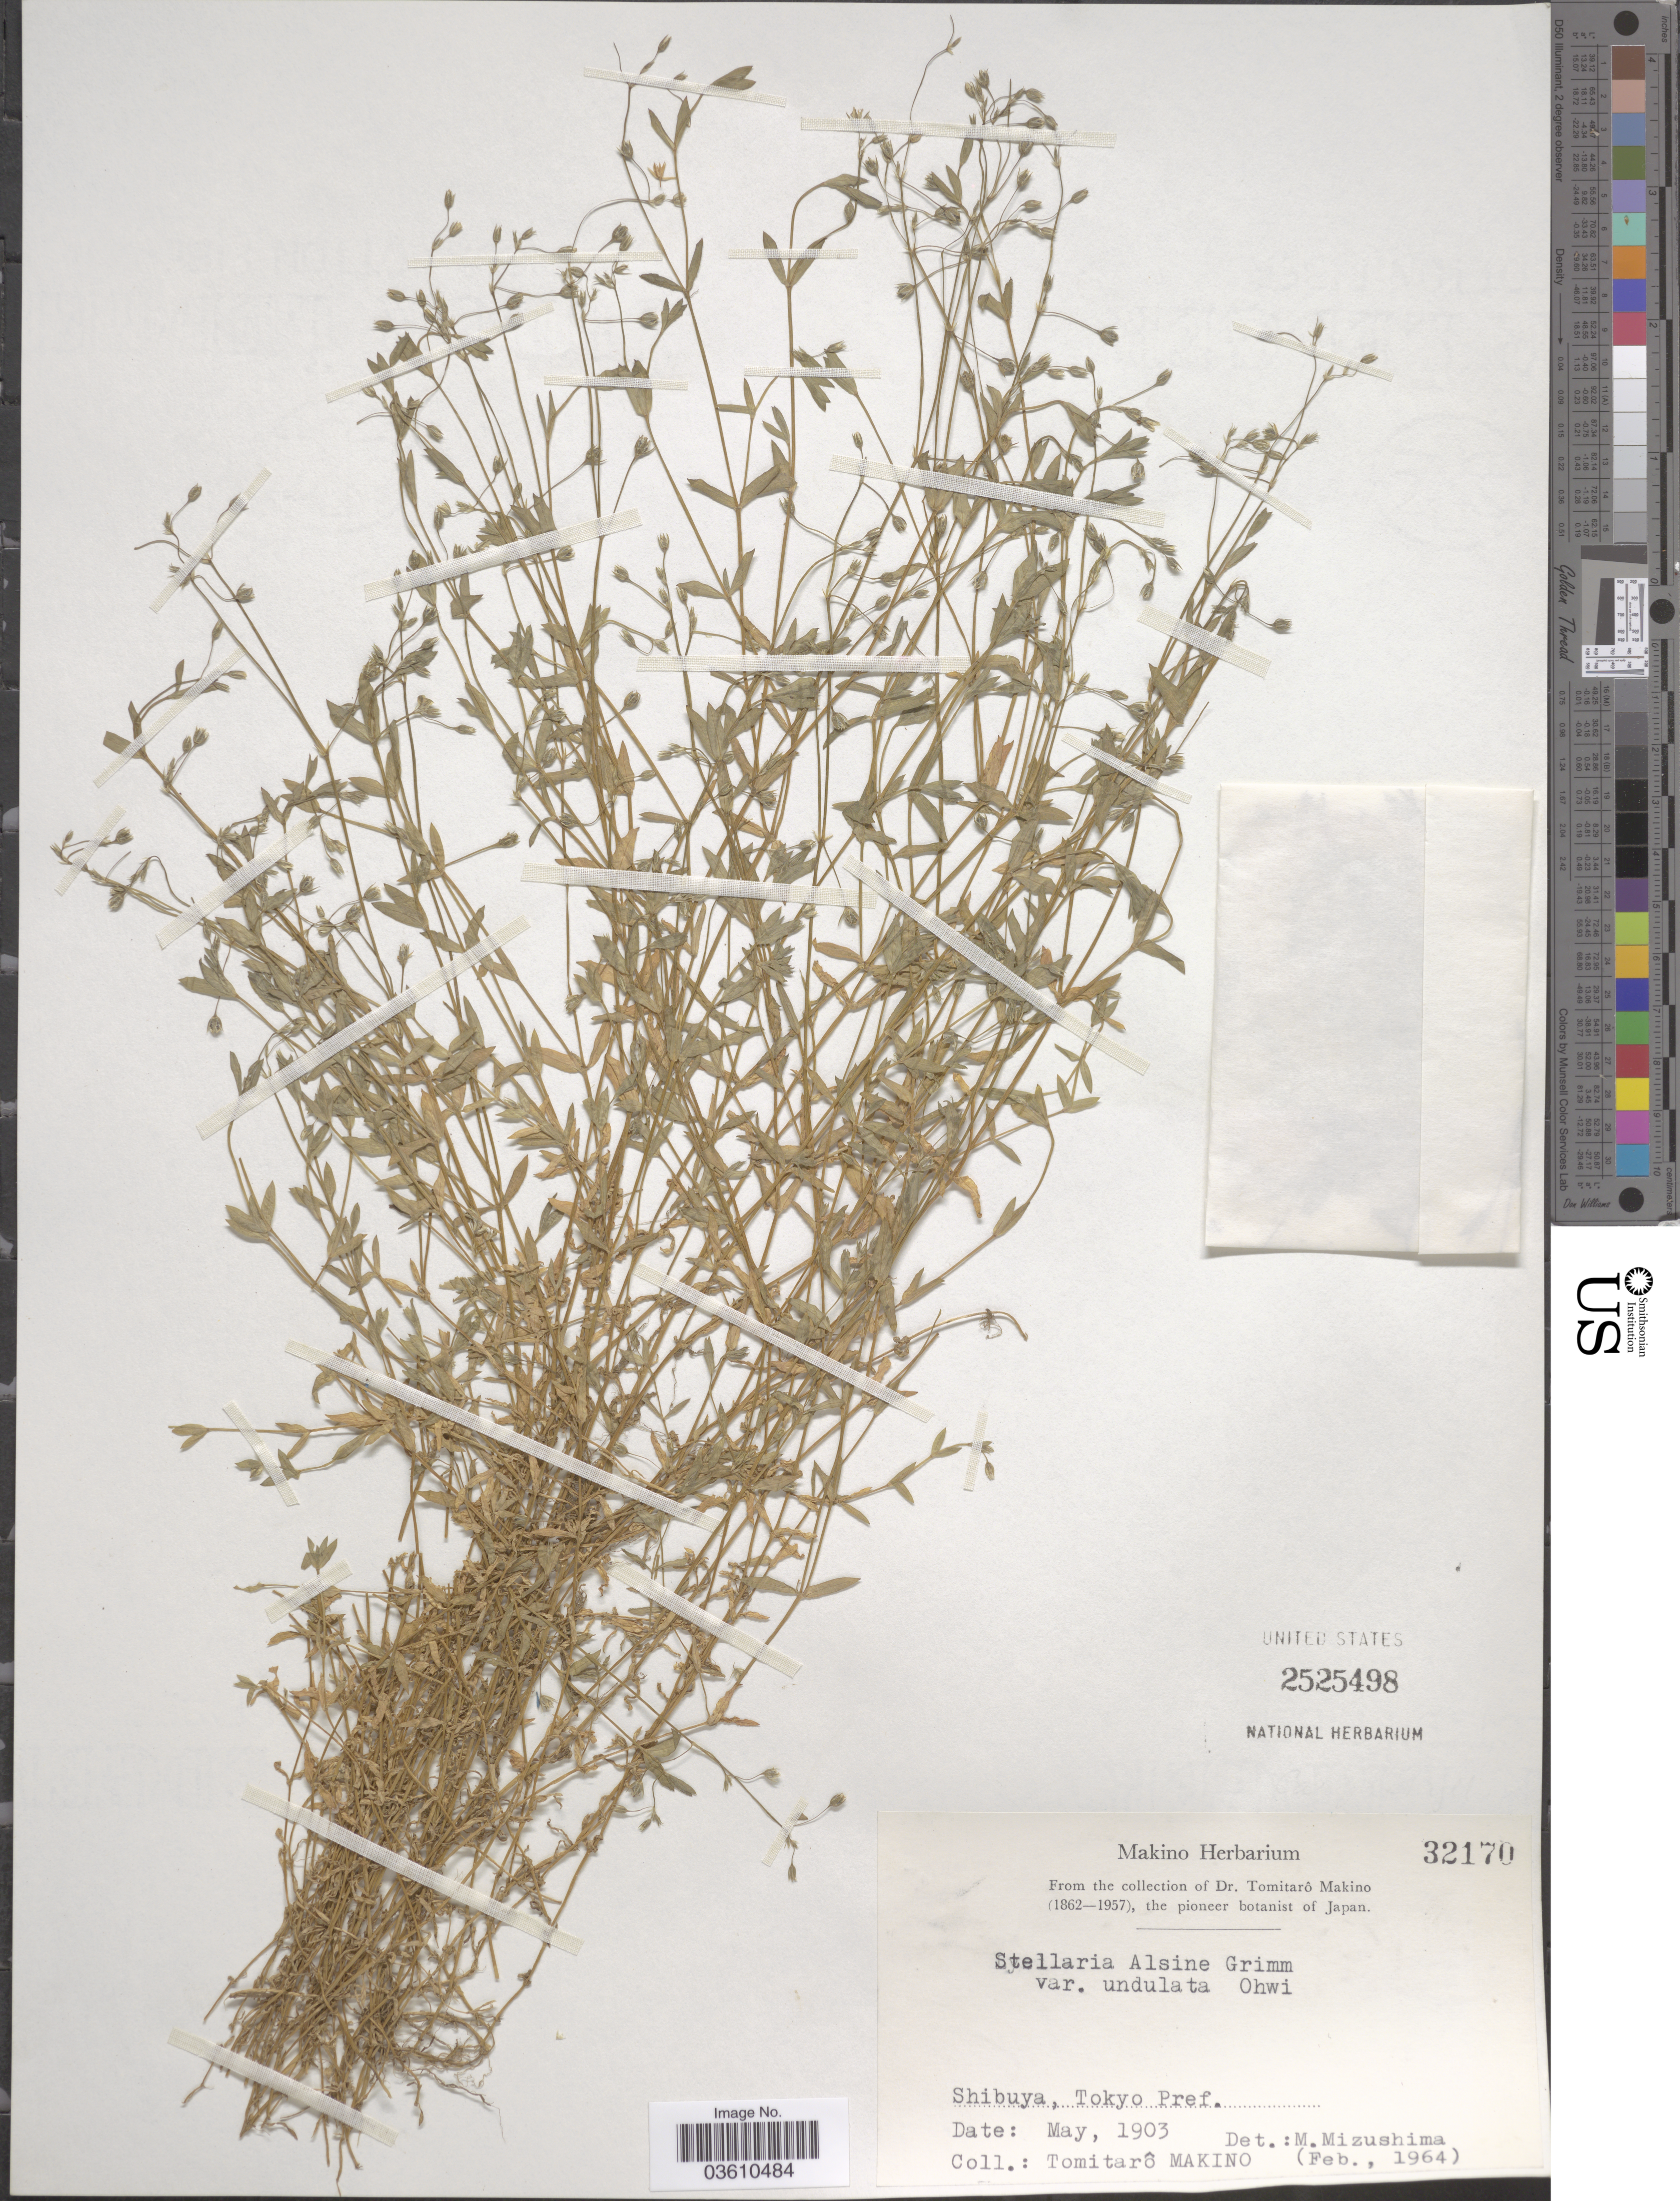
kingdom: Plantae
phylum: Tracheophyta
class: Magnoliopsida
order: Caryophyllales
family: Caryophyllaceae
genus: Stellaria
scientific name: Stellaria alsine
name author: Grimm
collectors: T. Makino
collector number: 32170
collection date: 1903-05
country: Japan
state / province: Tokyo, Federal City of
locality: Shibuya, Tokyo Pref.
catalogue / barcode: US 2525498